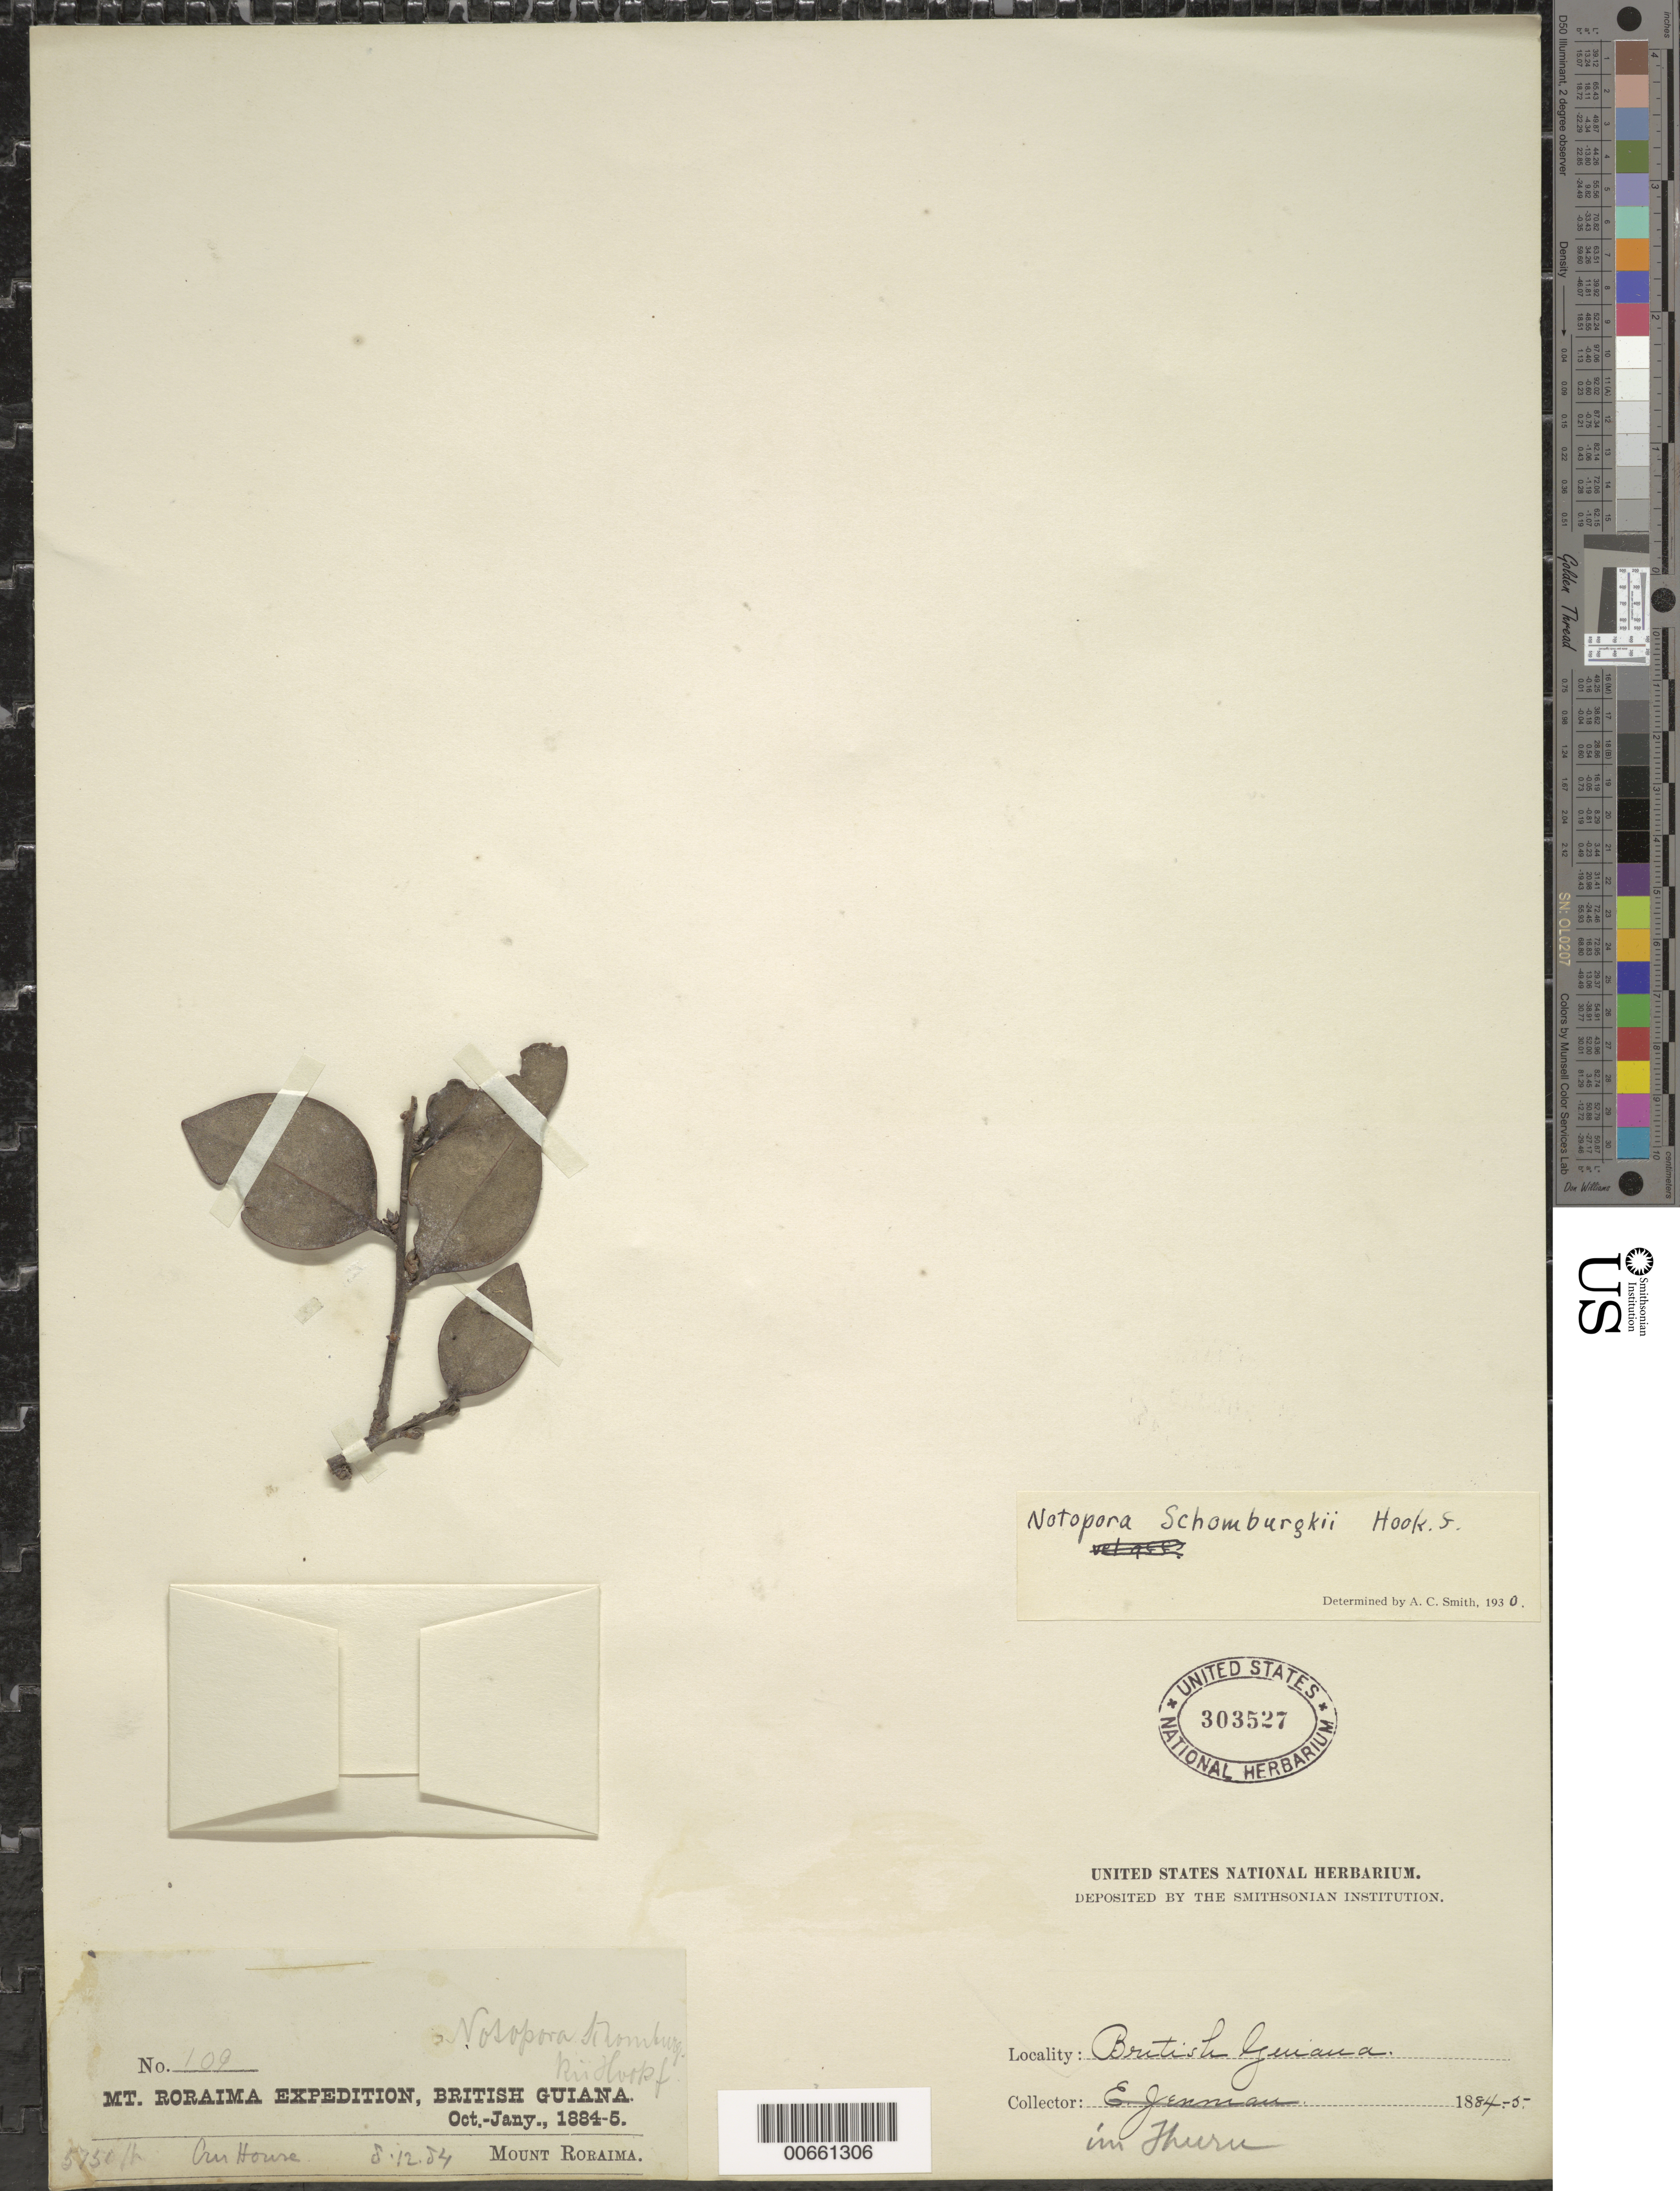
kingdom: Plantae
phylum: Tracheophyta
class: Magnoliopsida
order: Ericales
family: Ericaceae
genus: Notopora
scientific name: Notopora schomburgkii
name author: Hook. f.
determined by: Smith, A. C.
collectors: E. F. im Thurn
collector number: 109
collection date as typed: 8 December 1884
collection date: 1884-12-08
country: Guyana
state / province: Cuyuni-Mazaruni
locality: Mt. Roraima, "Our House"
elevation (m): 1753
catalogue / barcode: US 303527